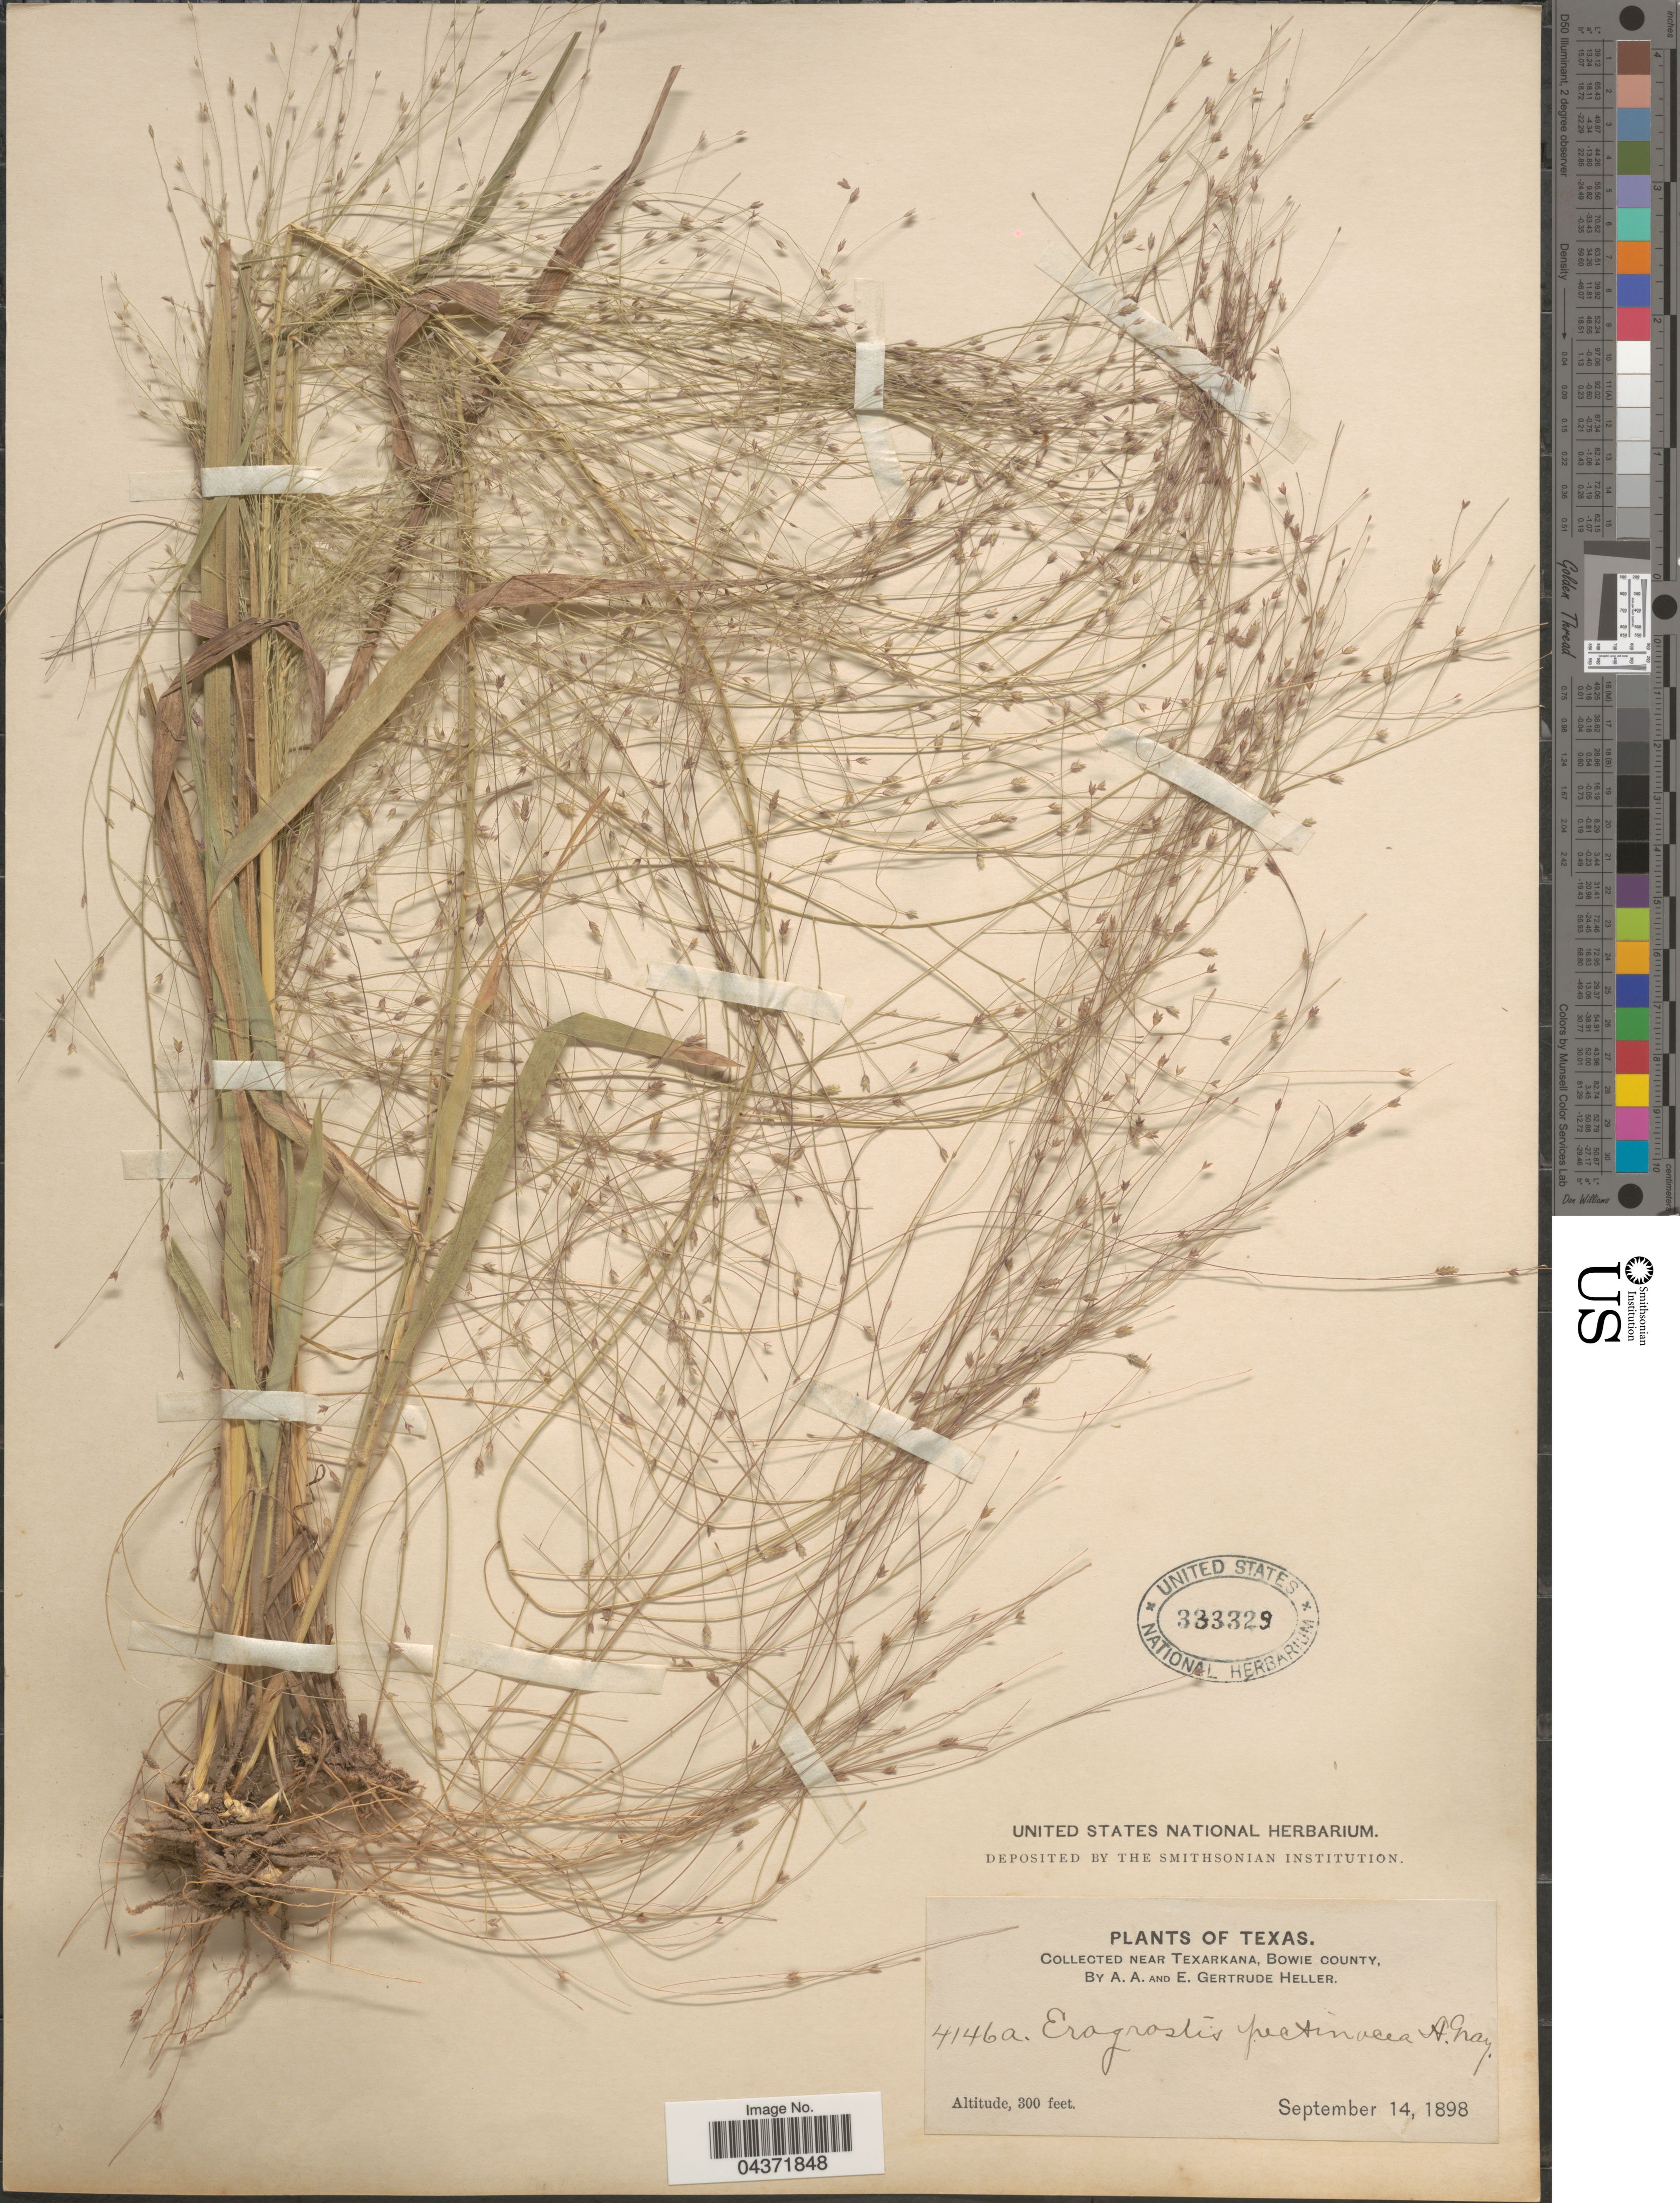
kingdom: Plantae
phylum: Tracheophyta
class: Liliopsida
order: Poales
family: Poaceae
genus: Eragrostis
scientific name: Eragrostis spectabilis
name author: (Pursh) Steud.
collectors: A. A. Heller & E. G. Heller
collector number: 4146a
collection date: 1898-09-14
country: United States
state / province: Texas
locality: Near Texarkana, Bowie County.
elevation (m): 91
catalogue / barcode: US 333329